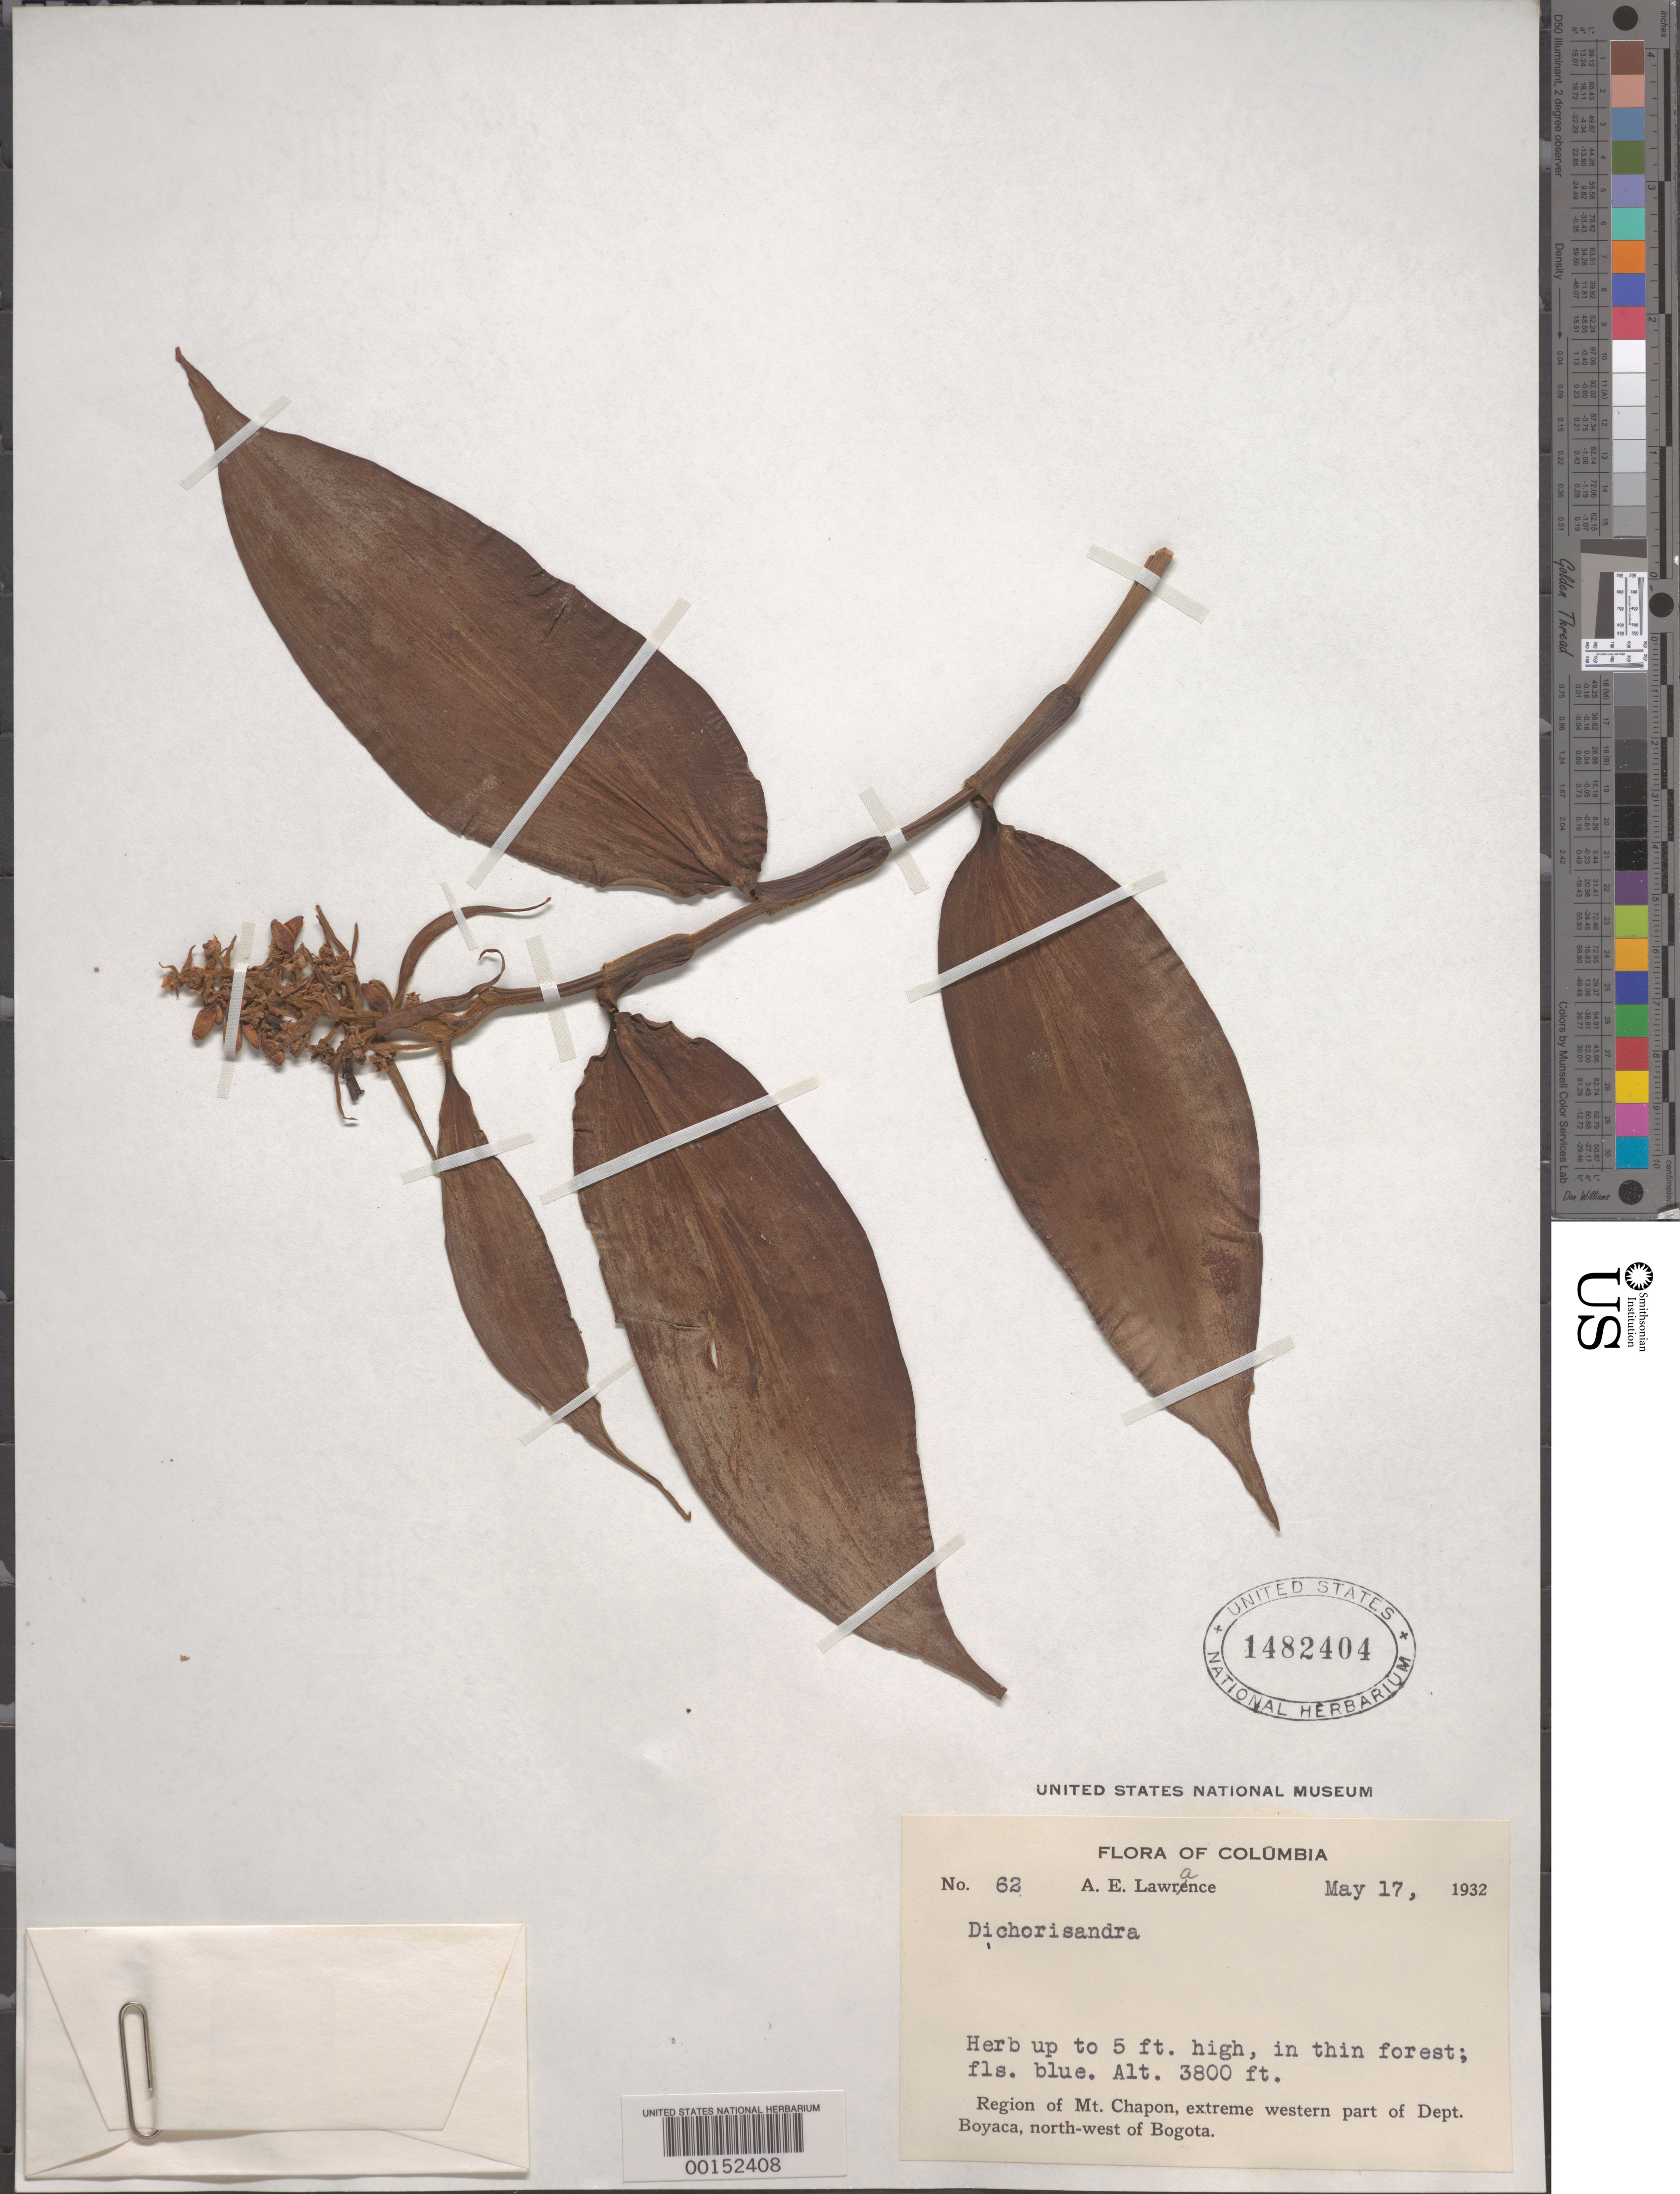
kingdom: Plantae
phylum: Tracheophyta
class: Liliopsida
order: Commelinales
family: Commelinaceae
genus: Dichorisandra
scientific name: Dichorisandra hexandra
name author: (Aubl.) Standl.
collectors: A. Lawrance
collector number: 62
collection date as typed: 17 May 1932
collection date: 1932-05-17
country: Colombia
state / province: Boyacá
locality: Mt. Chapon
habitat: Thin forest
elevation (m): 1159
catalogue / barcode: US 1482404